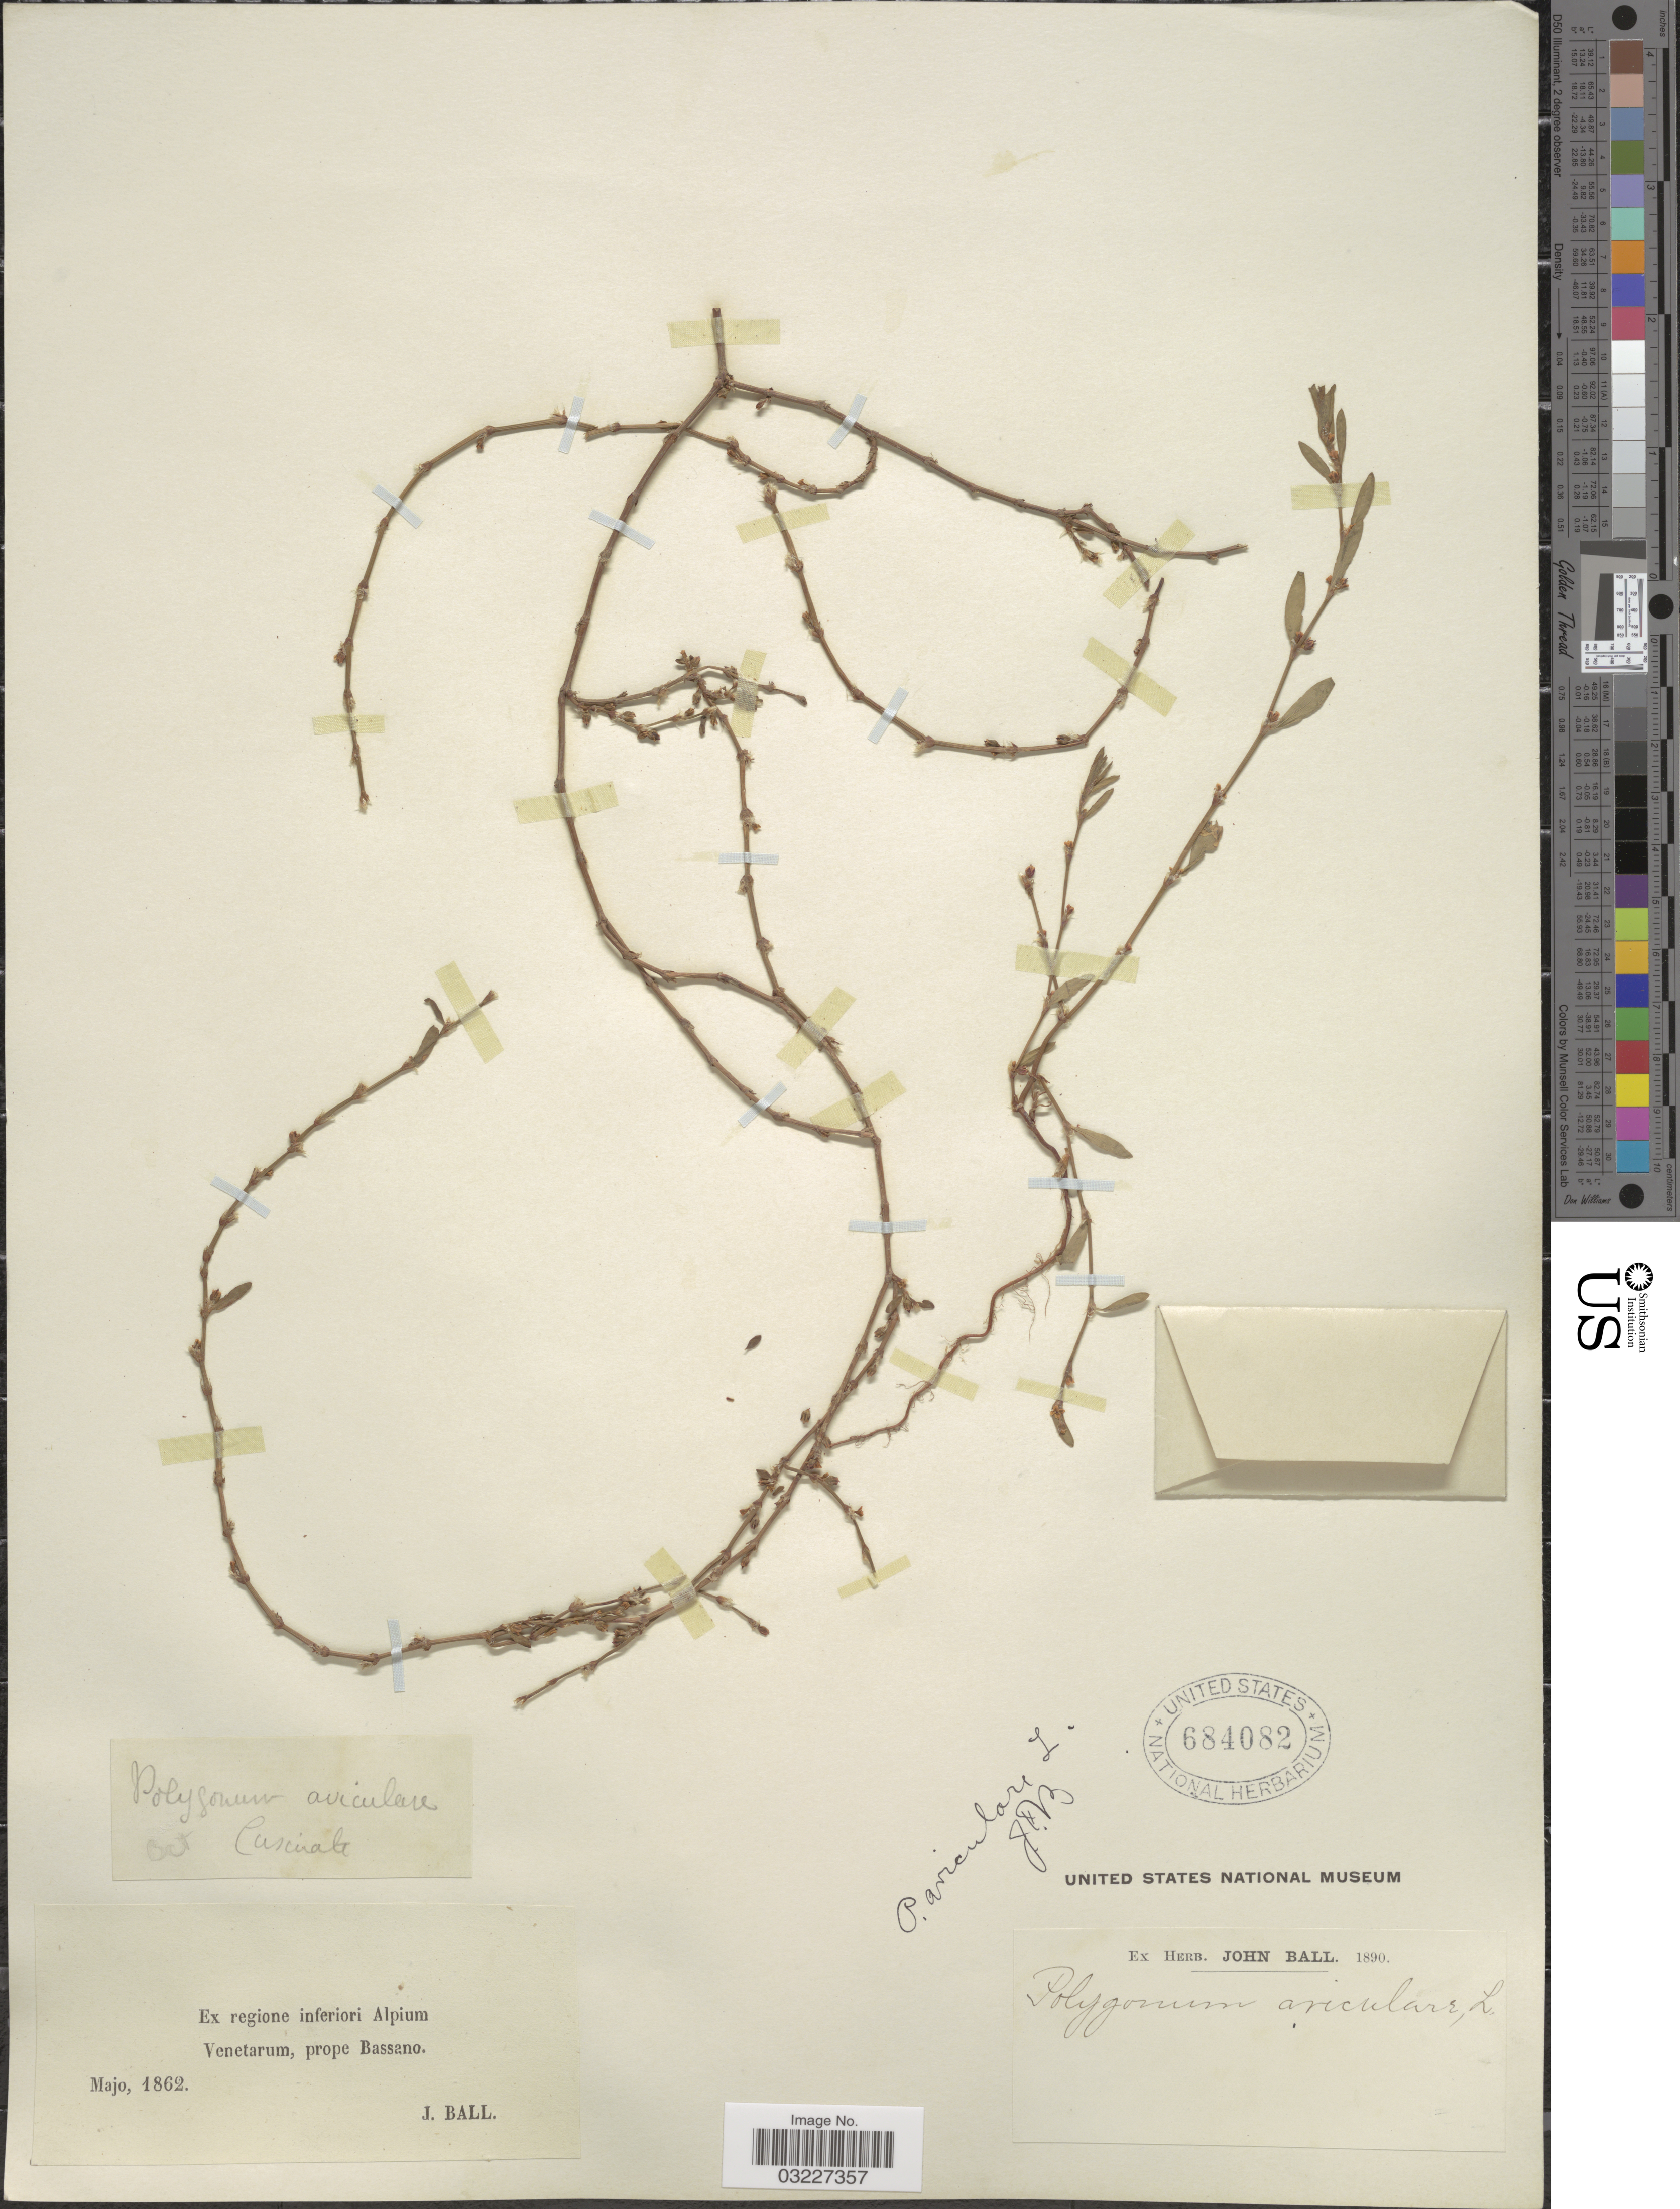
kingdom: Plantae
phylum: Tracheophyta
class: Magnoliopsida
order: Caryophyllales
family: Polygonaceae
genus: Polygonum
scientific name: Polygonum aviculare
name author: L.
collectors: J. Ball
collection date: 1862-05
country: Italy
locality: Regione iferiori Alpium. Venetarum, prope Bassano.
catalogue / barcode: US 684082